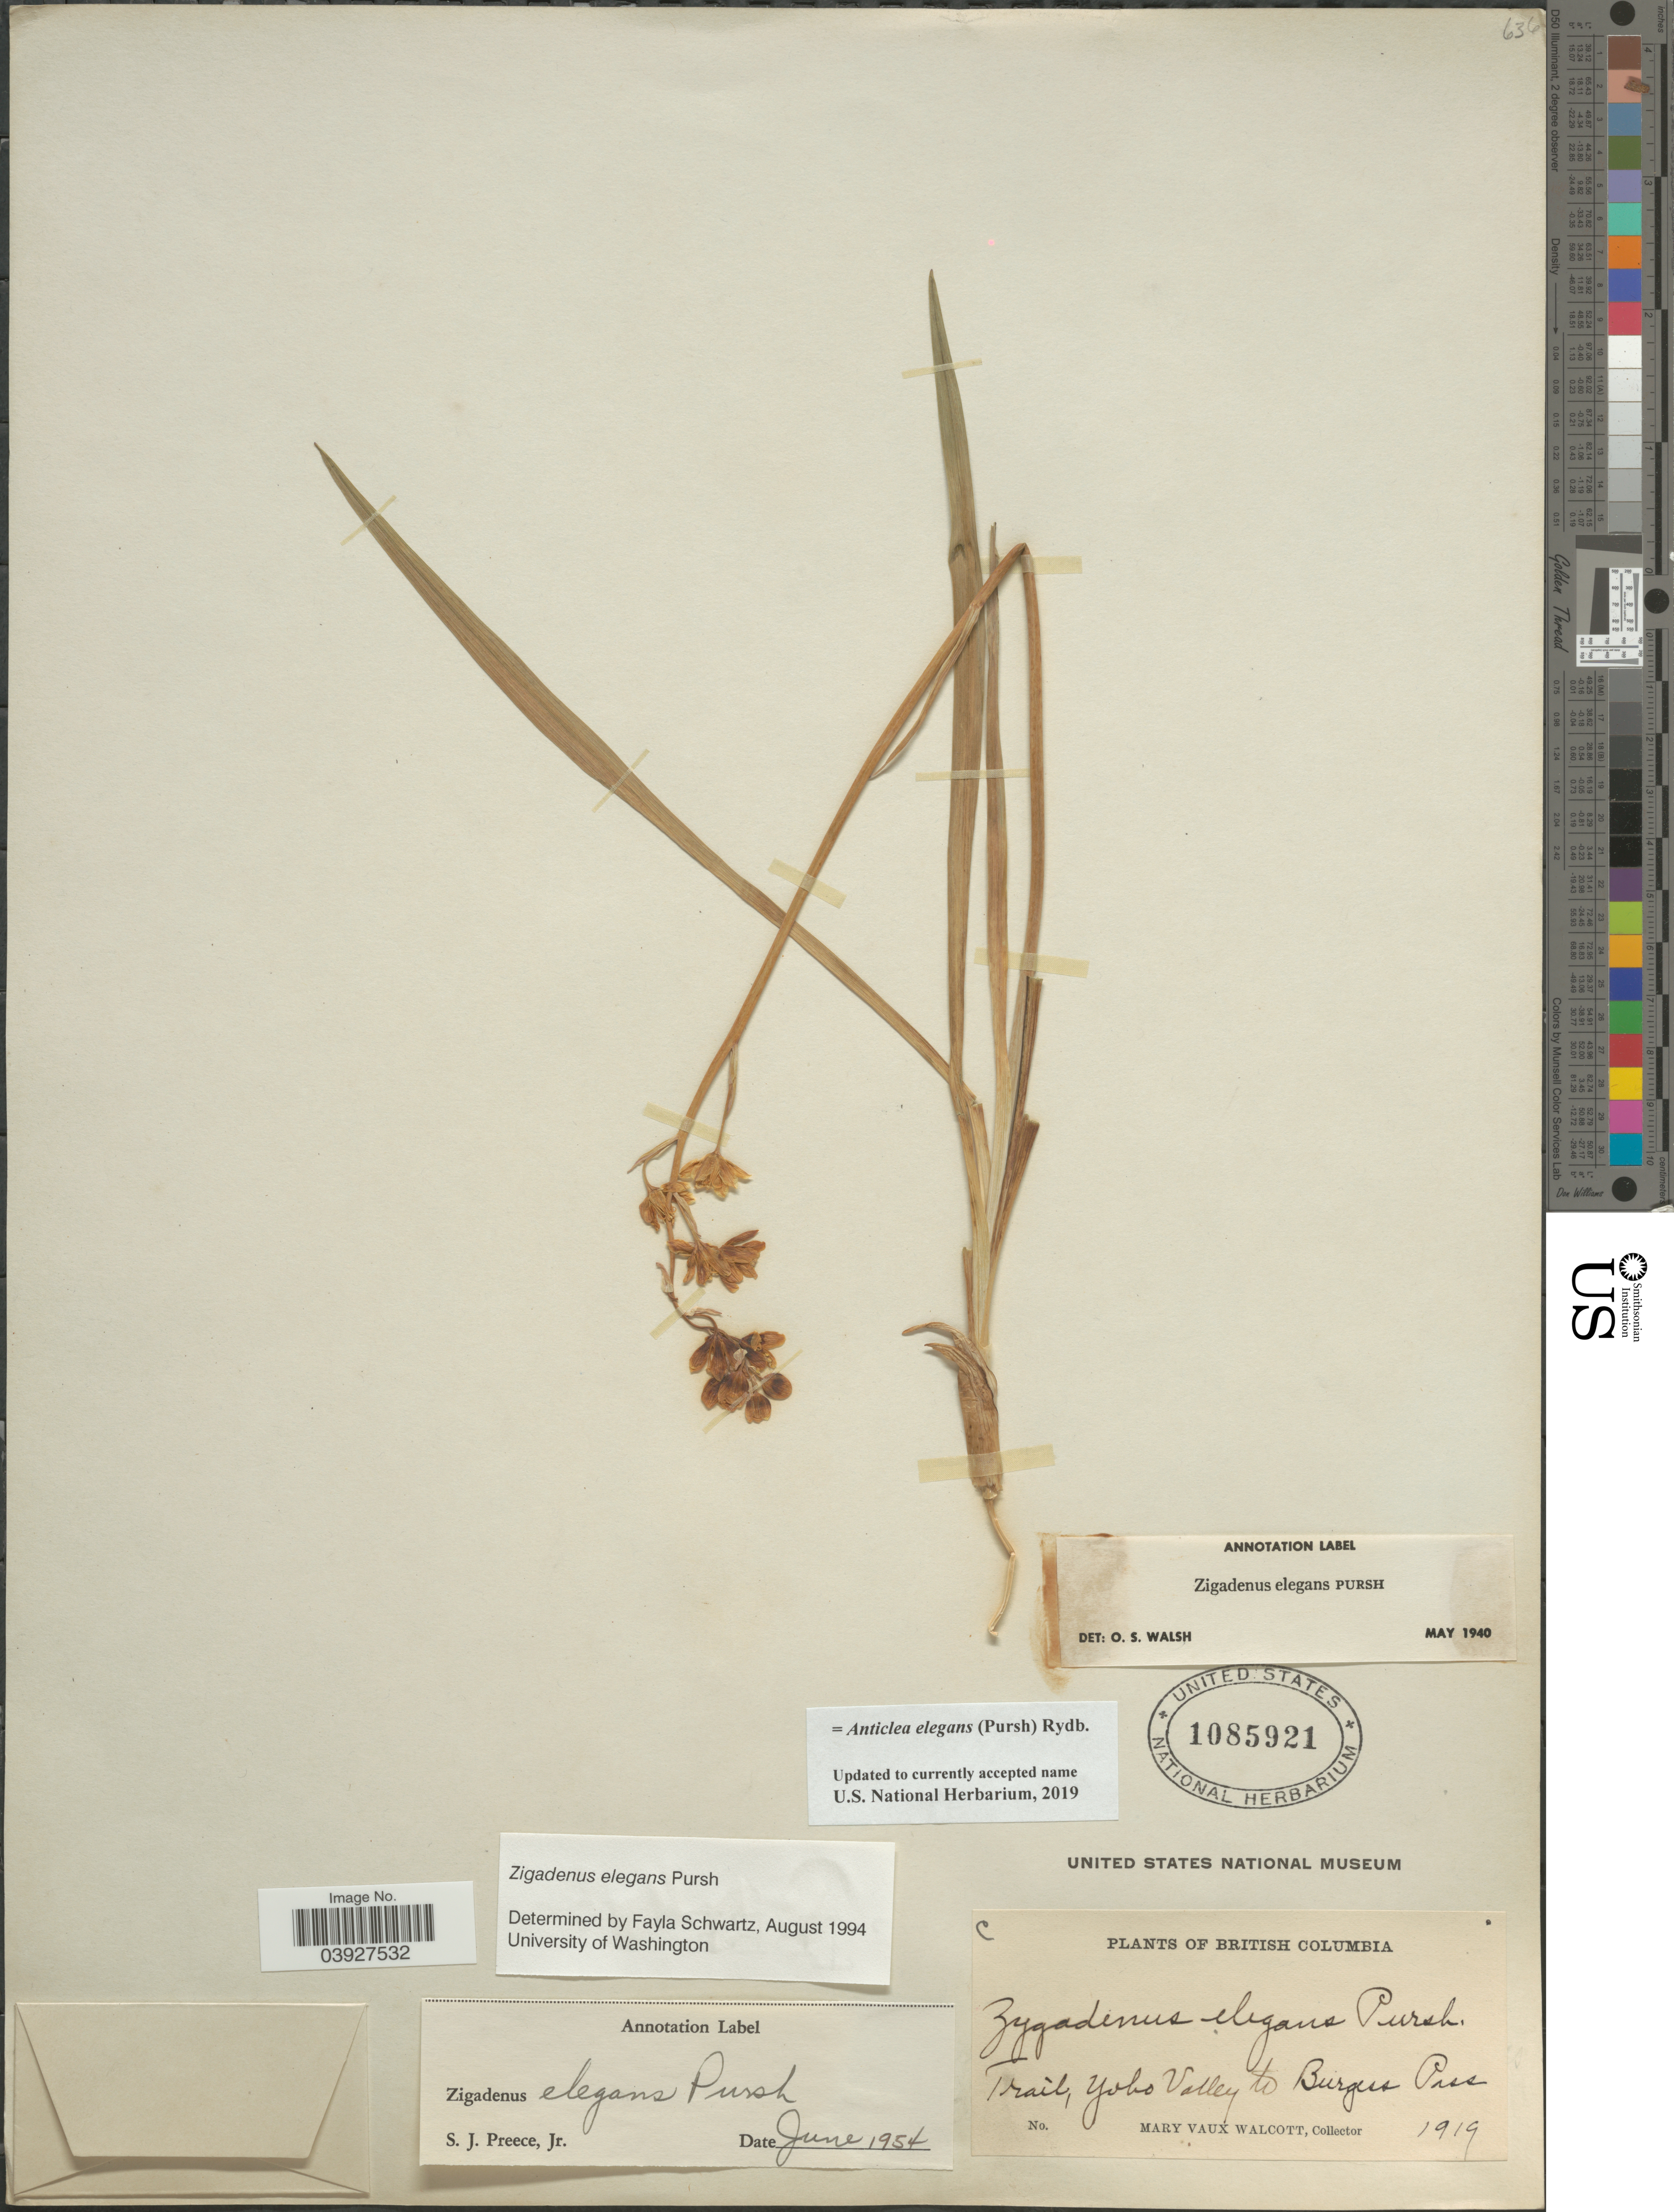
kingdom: Plantae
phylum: Tracheophyta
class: Liliopsida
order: Liliales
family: Melanthiaceae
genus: Anticlea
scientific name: Anticlea elegans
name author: (Pursh) Rydb.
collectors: M. Walcott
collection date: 1919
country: Canada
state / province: British Columbia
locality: Trail, Yoho Valley to Burgess Pass.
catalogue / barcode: US 1085921